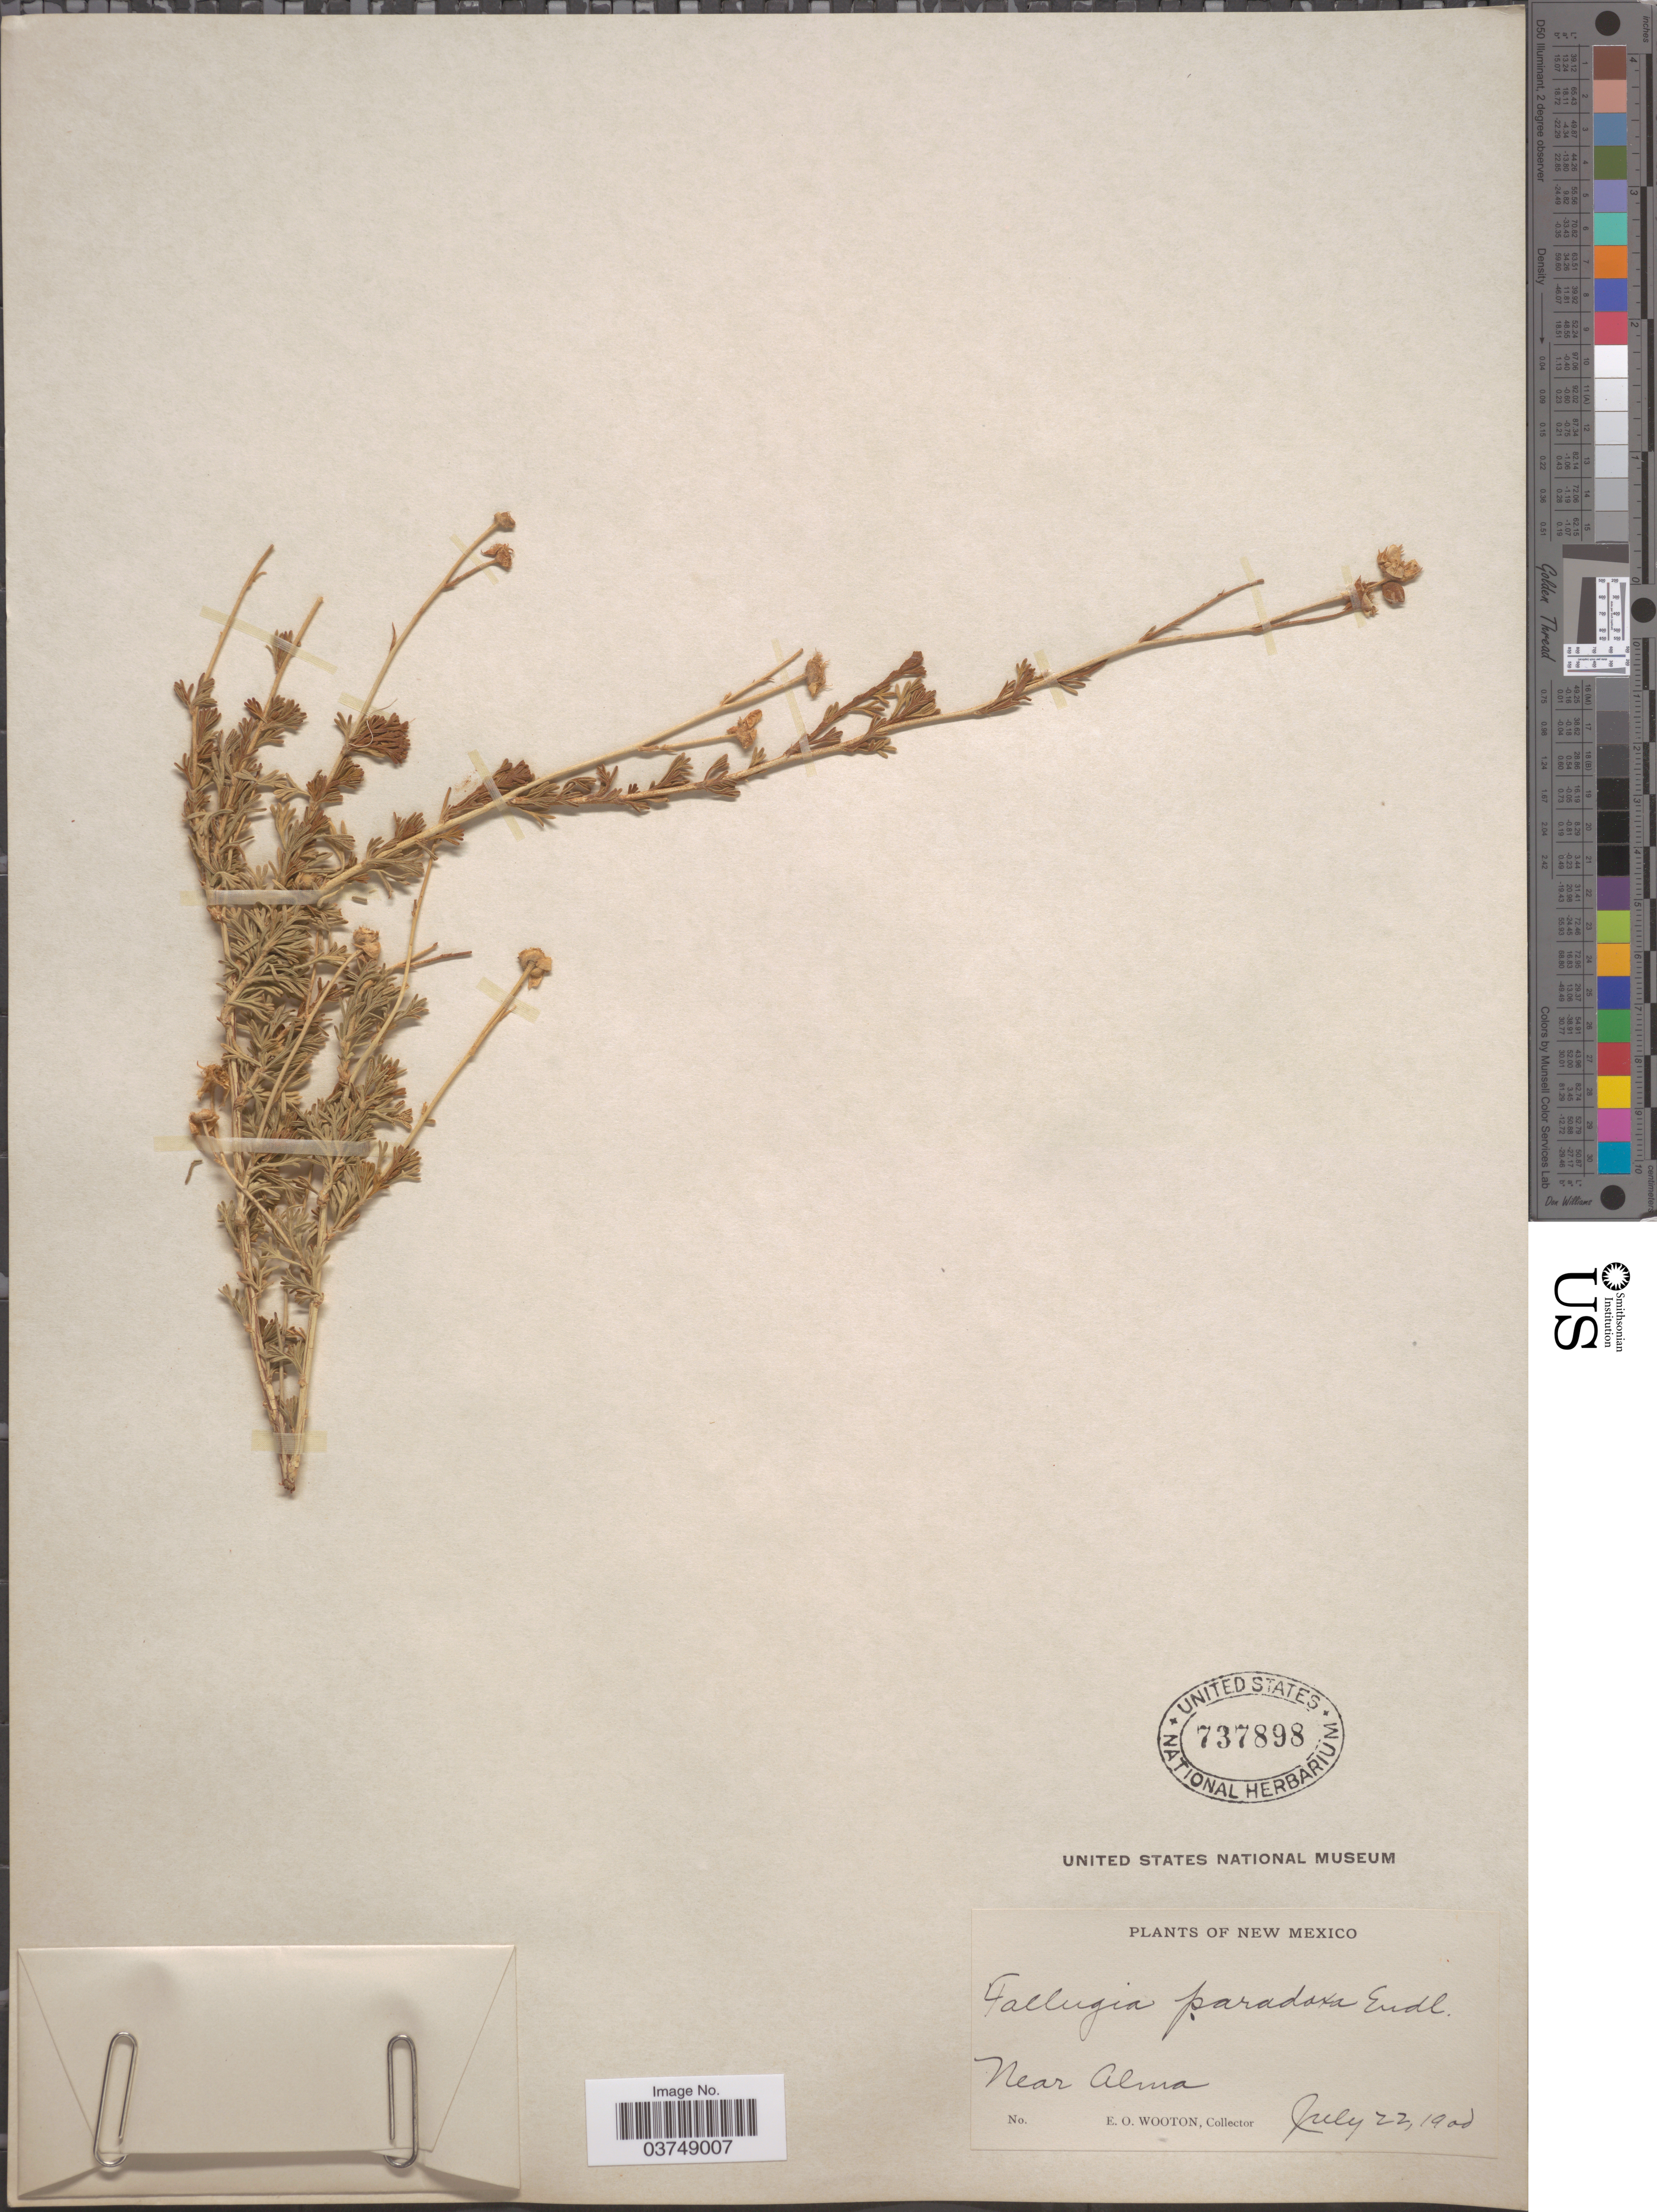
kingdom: Plantae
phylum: Tracheophyta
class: Magnoliopsida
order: Rosales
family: Rosaceae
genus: Fallugia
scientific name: Fallugia acuminata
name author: (Wooton) Rydb.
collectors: E. O. Wooton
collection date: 1900-07-22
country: United States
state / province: New Mexico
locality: Near Alma.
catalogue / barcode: US 737898